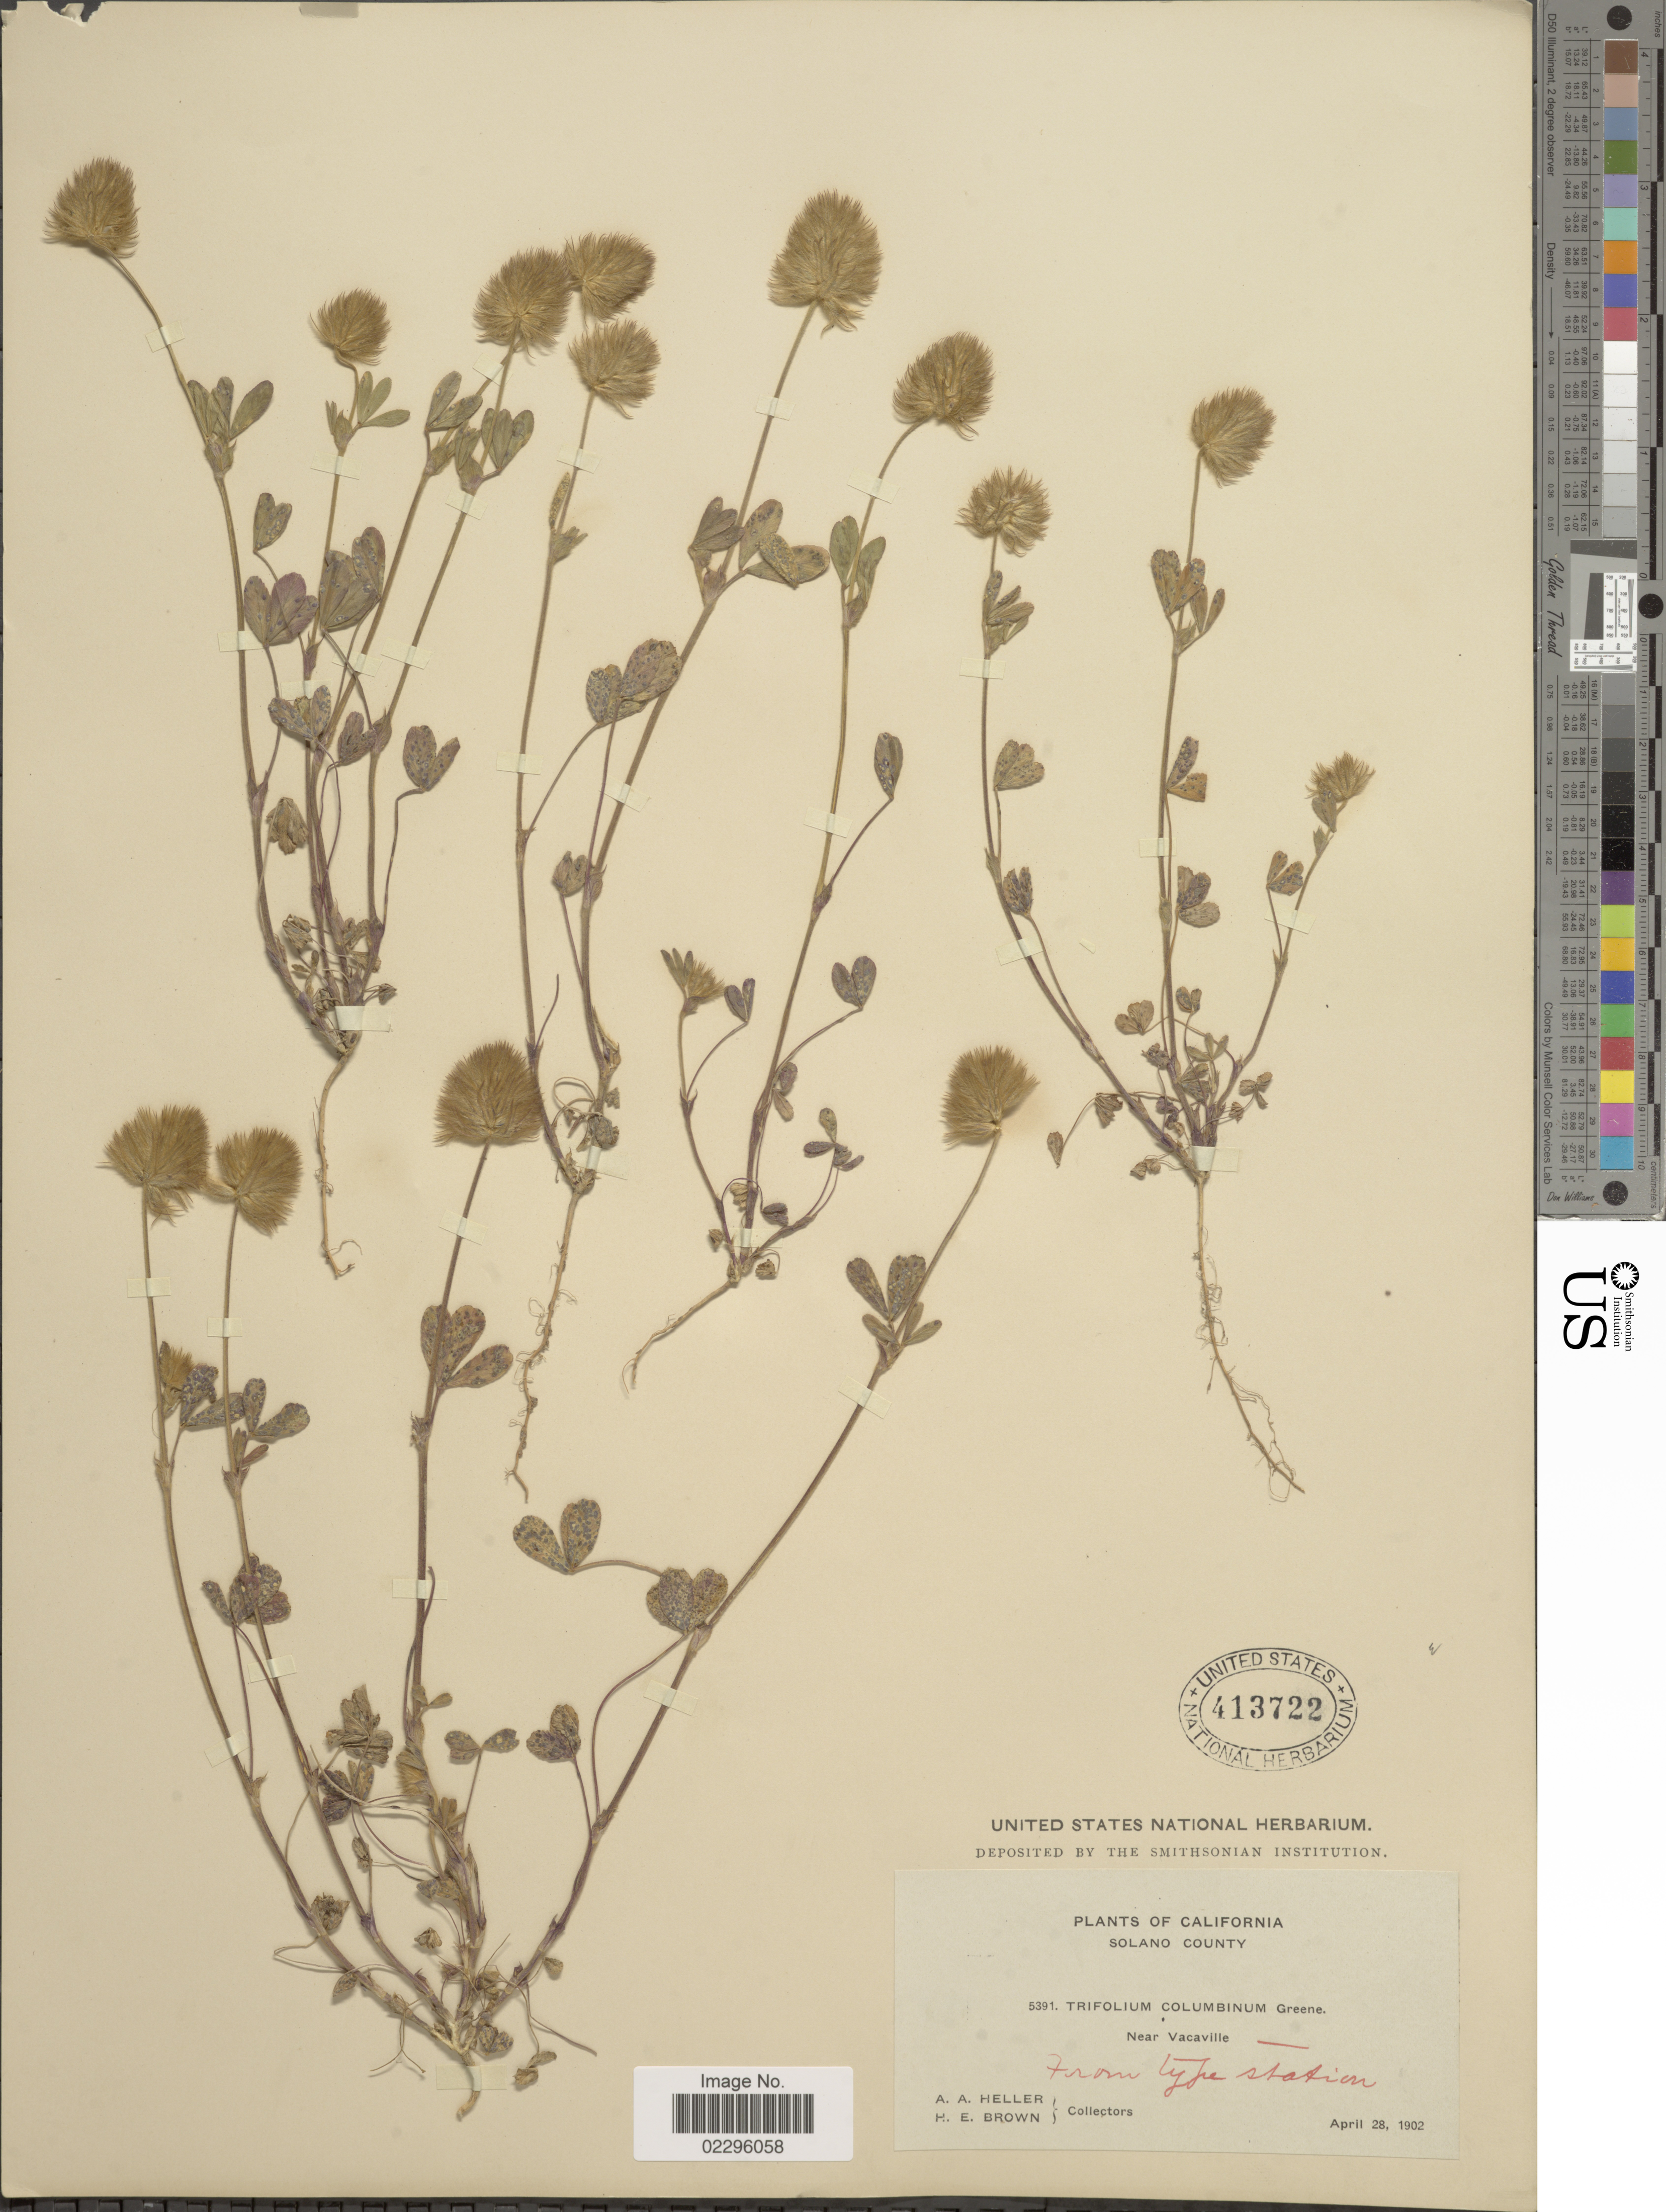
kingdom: Plantae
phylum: Tracheophyta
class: Magnoliopsida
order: Fabales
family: Fabaceae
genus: Trifolium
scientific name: Trifolium columbinum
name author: Greene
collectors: A. A. Heller & H. E. Brown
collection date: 1902-04-28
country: United States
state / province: California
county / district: Solano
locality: Solano County, Near Vacaville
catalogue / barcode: US 413722